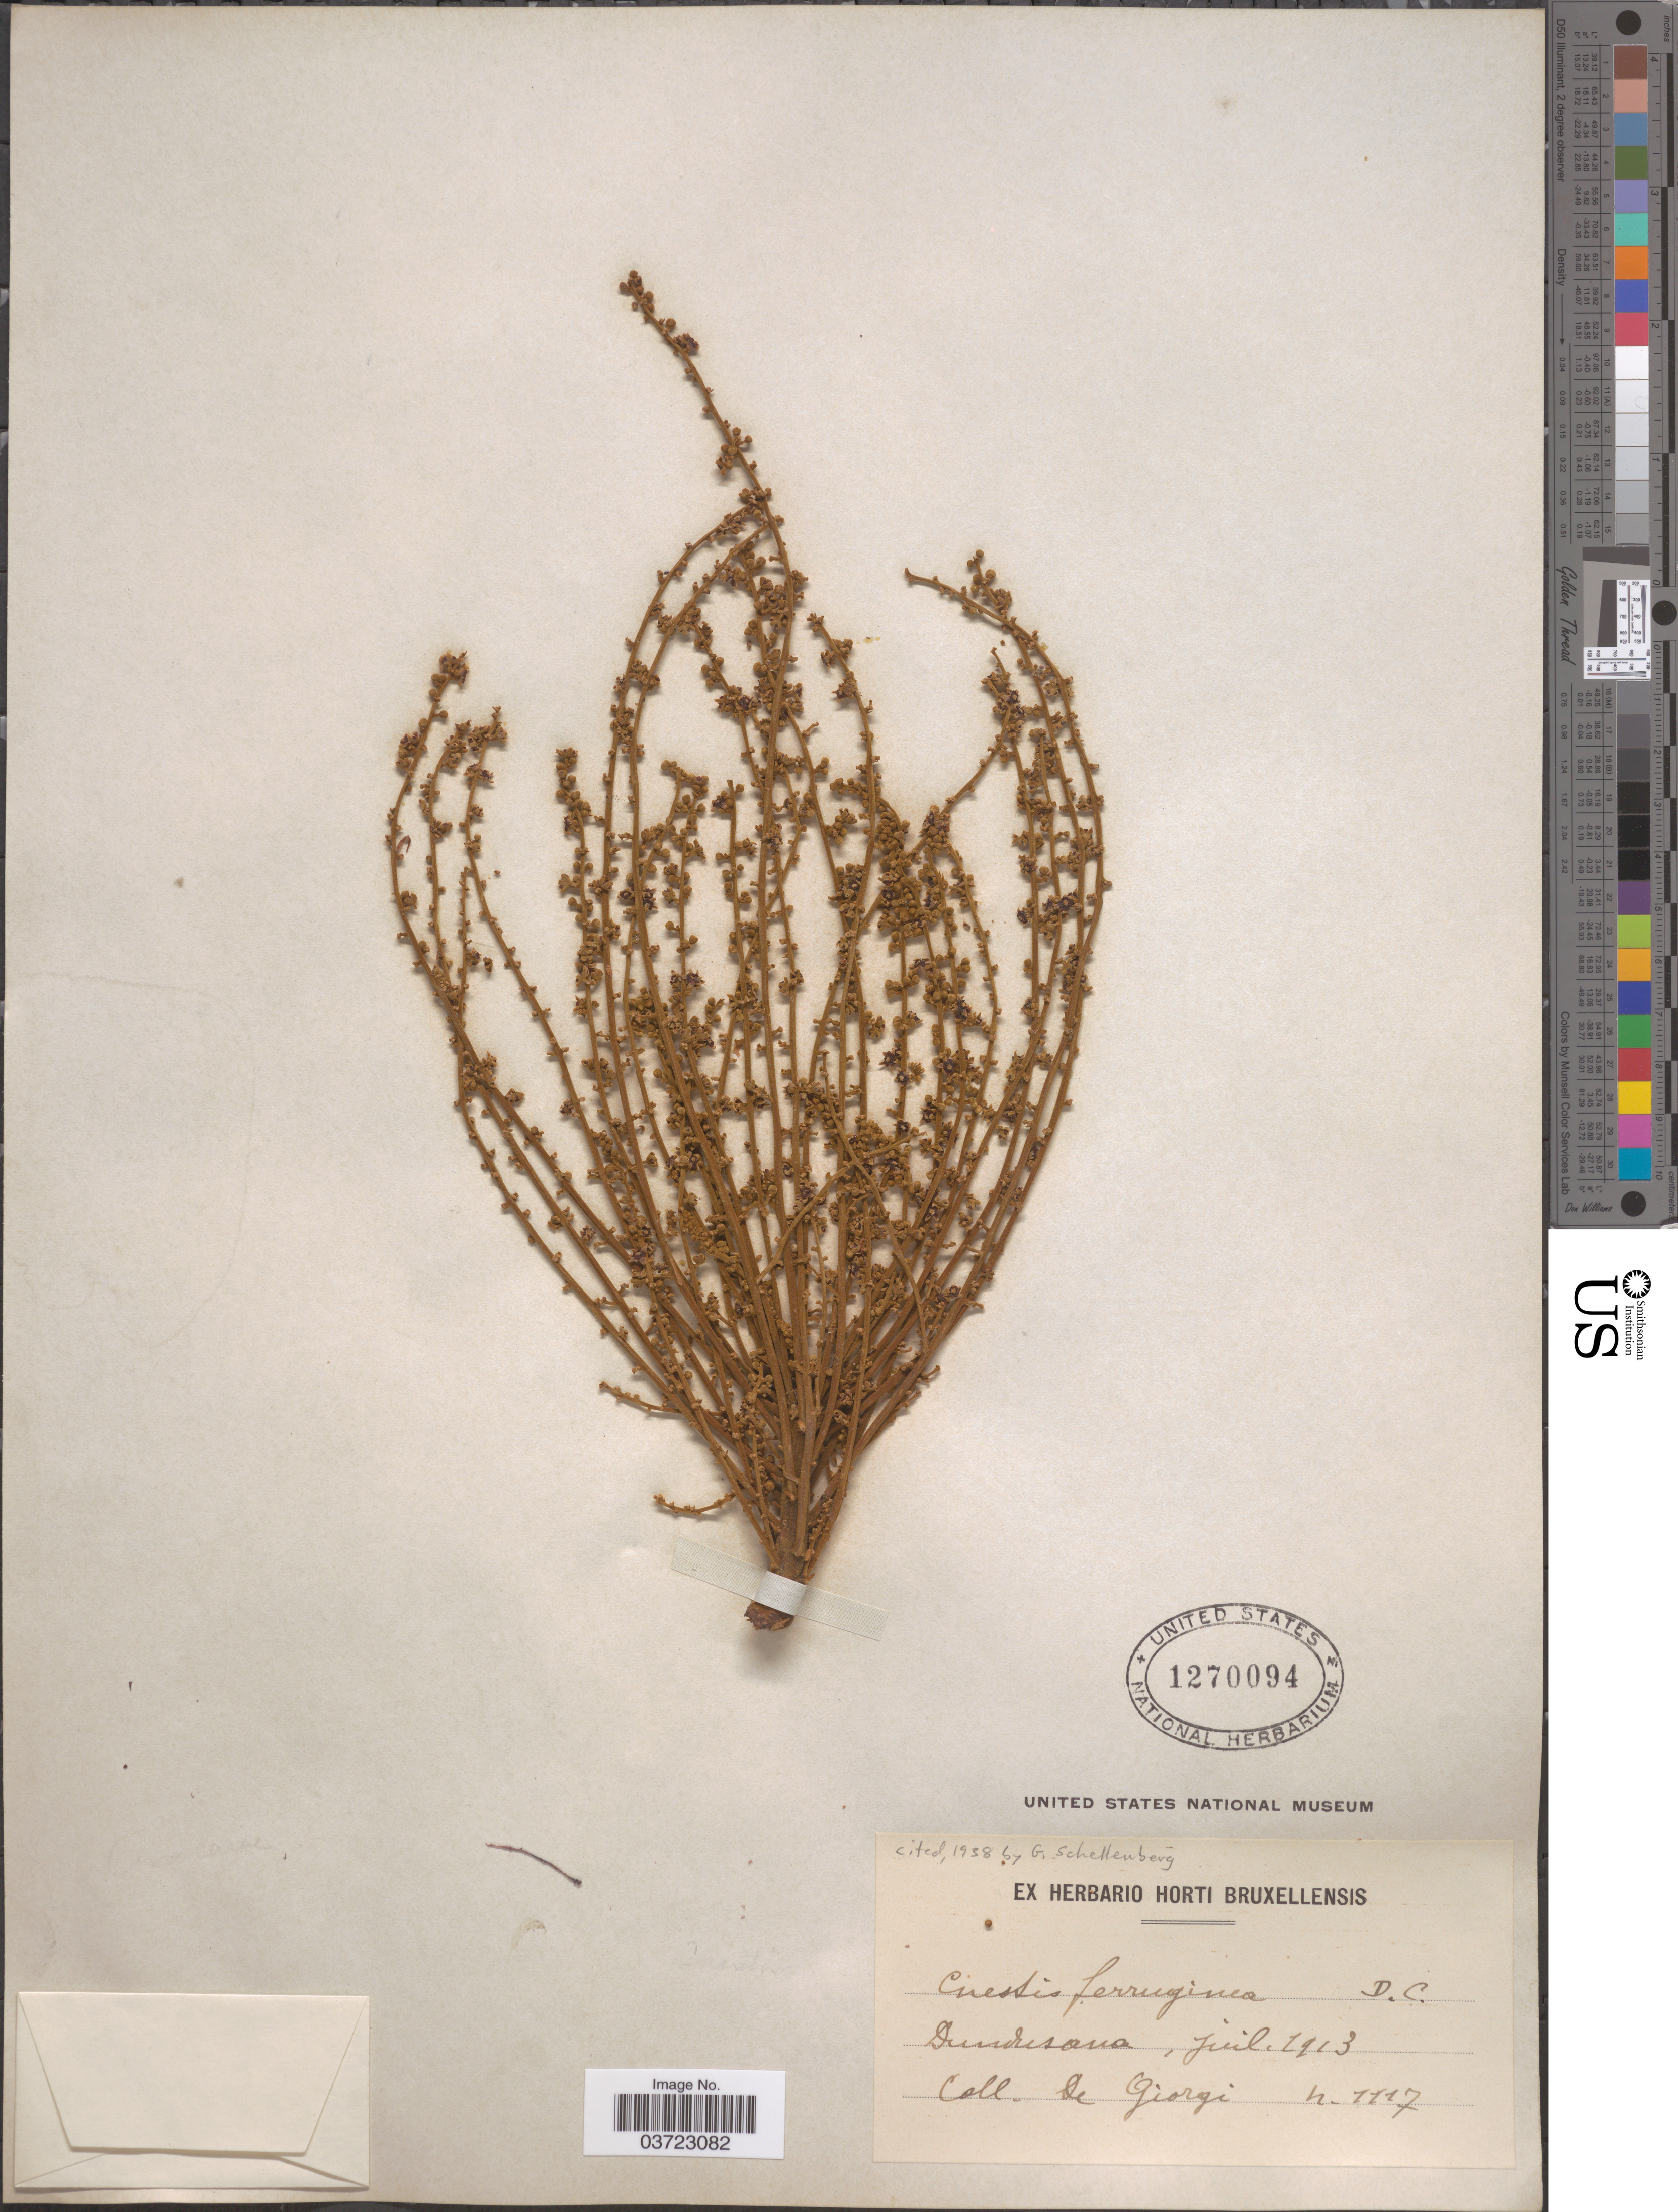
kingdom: Plantae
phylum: Tracheophyta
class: Magnoliopsida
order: Oxalidales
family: Connaraceae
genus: Cnestis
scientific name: Cnestis ferruginea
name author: Vahl ex DC.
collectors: D. Giorgi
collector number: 1117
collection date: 1913-07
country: Congo, Democratic Republic of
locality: Dundusana.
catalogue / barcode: US 1270094